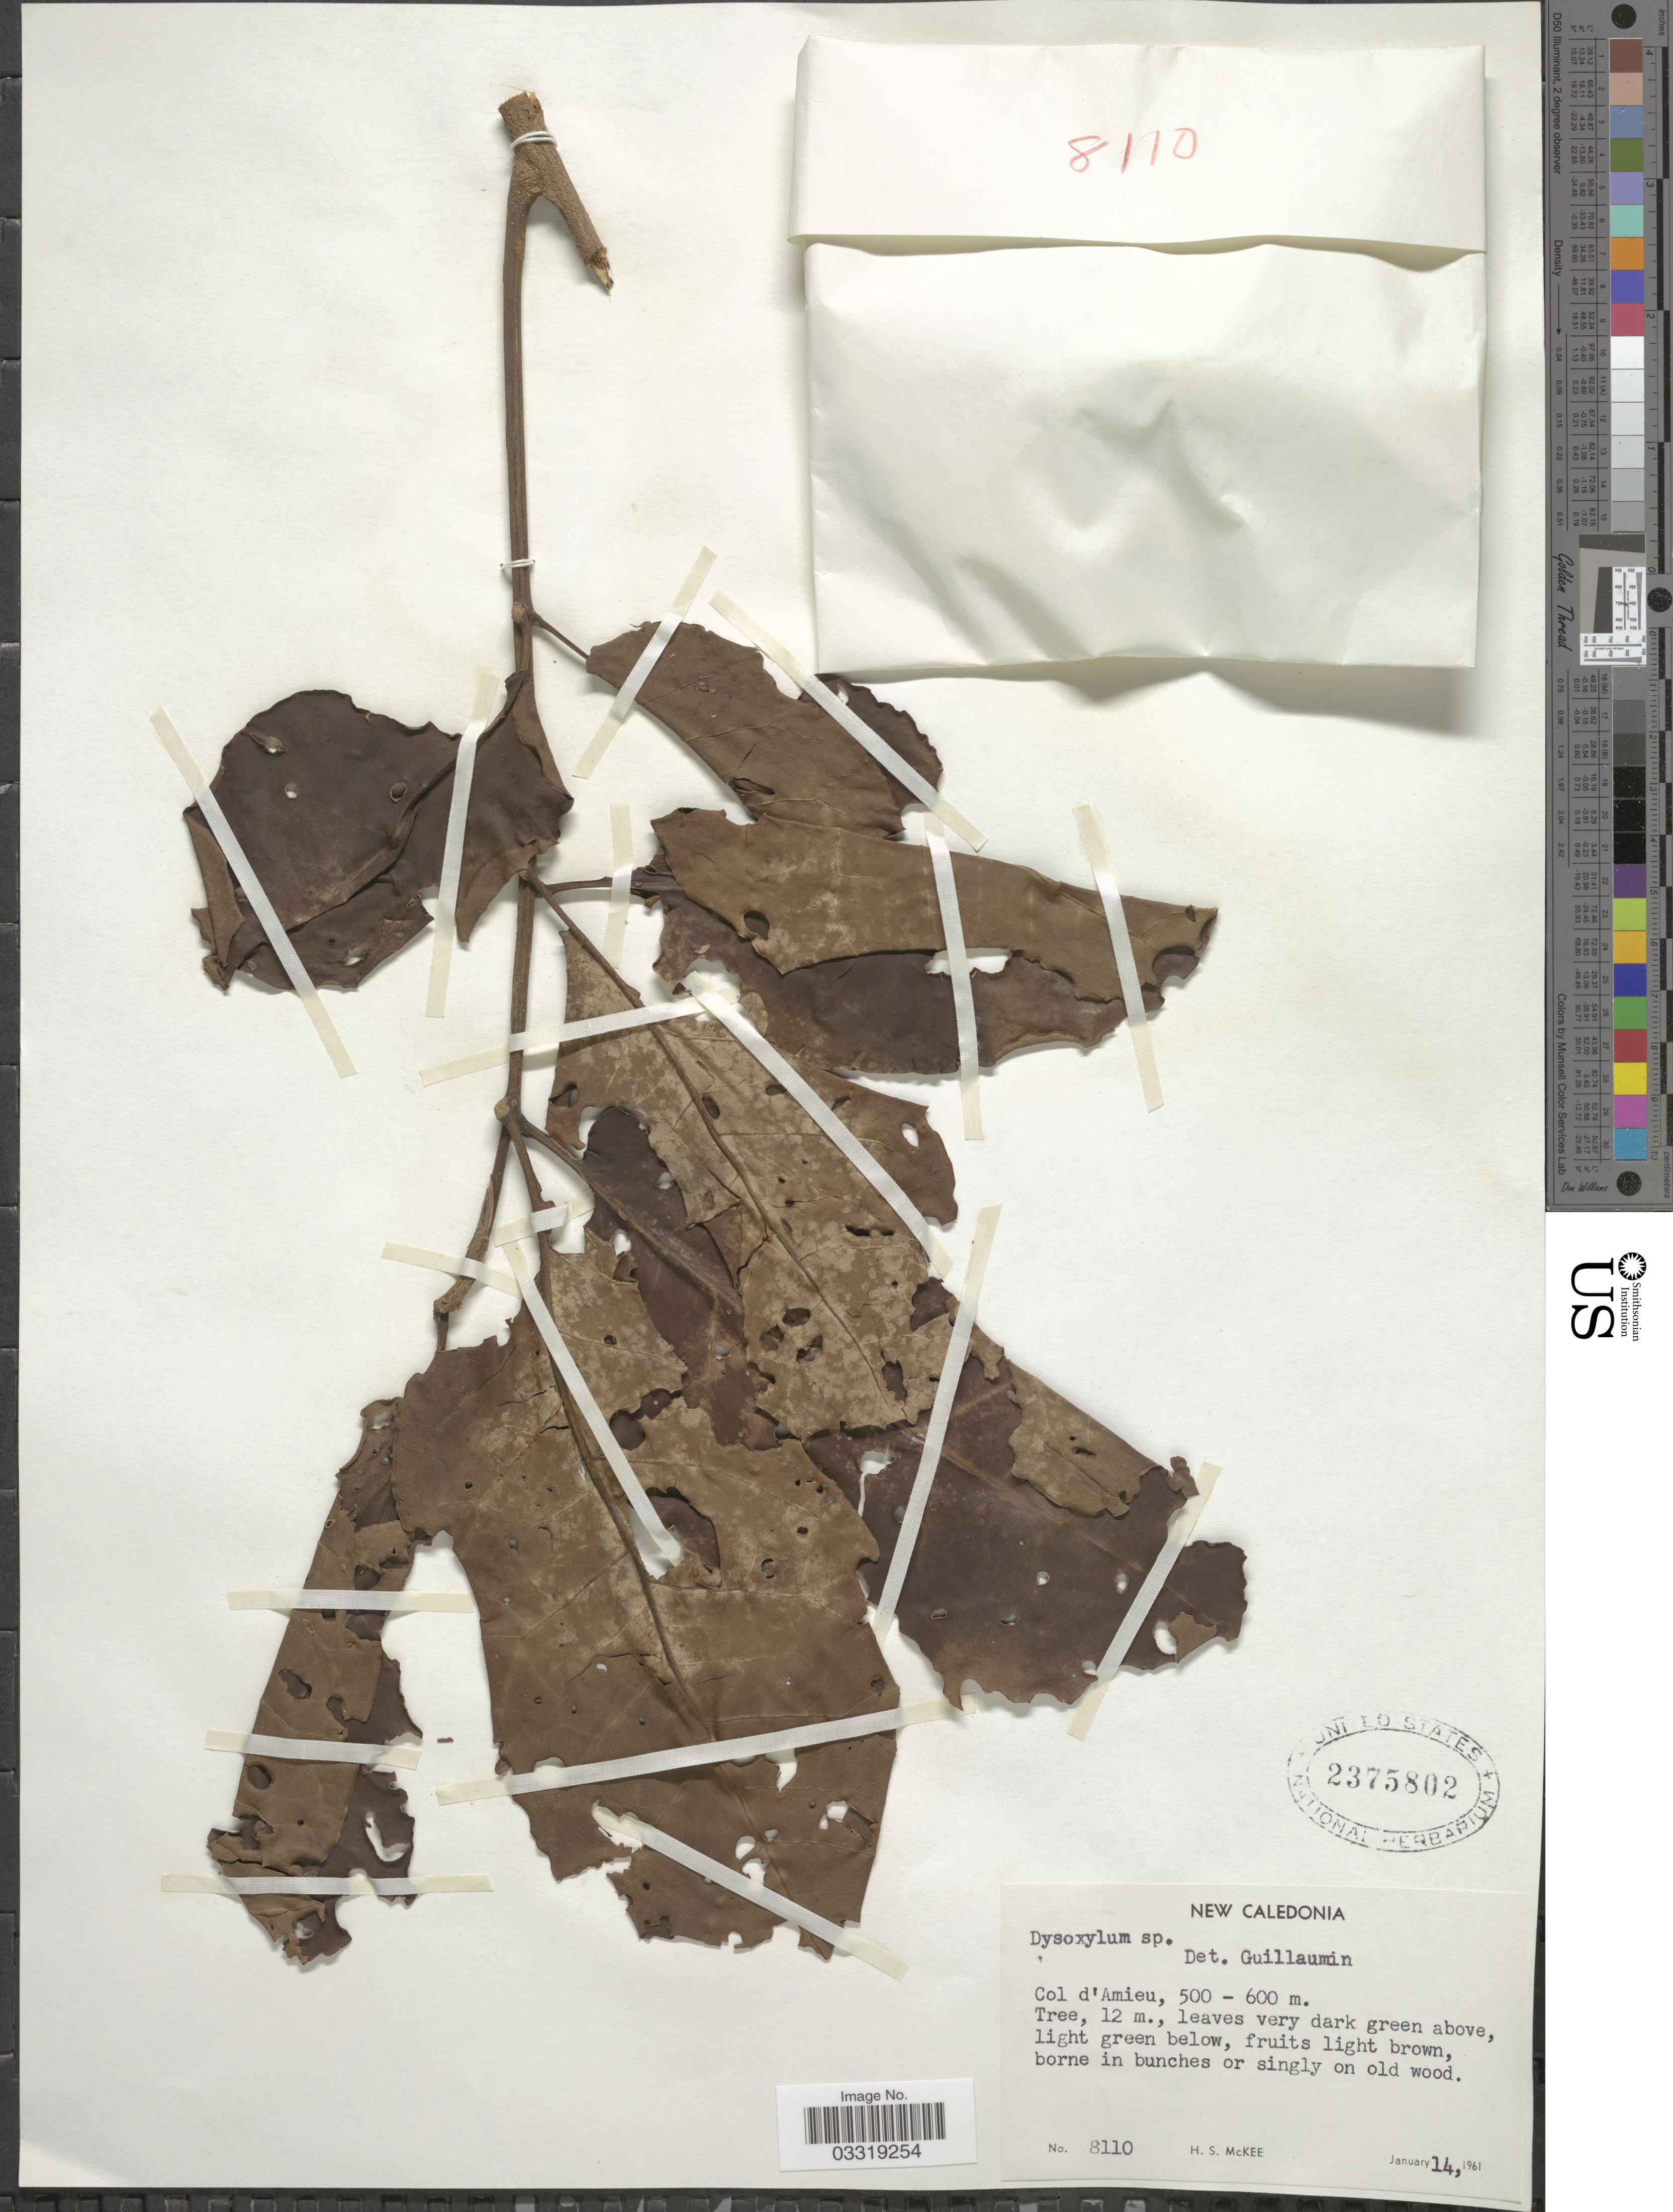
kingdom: Plantae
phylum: Tracheophyta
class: Magnoliopsida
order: Sapindales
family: Meliaceae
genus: Dysoxylum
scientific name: Dysoxylum sp.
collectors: H. S. McKee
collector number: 8110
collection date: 1961-01-14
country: New Caledonia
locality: Col d'Amieu.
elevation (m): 500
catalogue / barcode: US 2375802